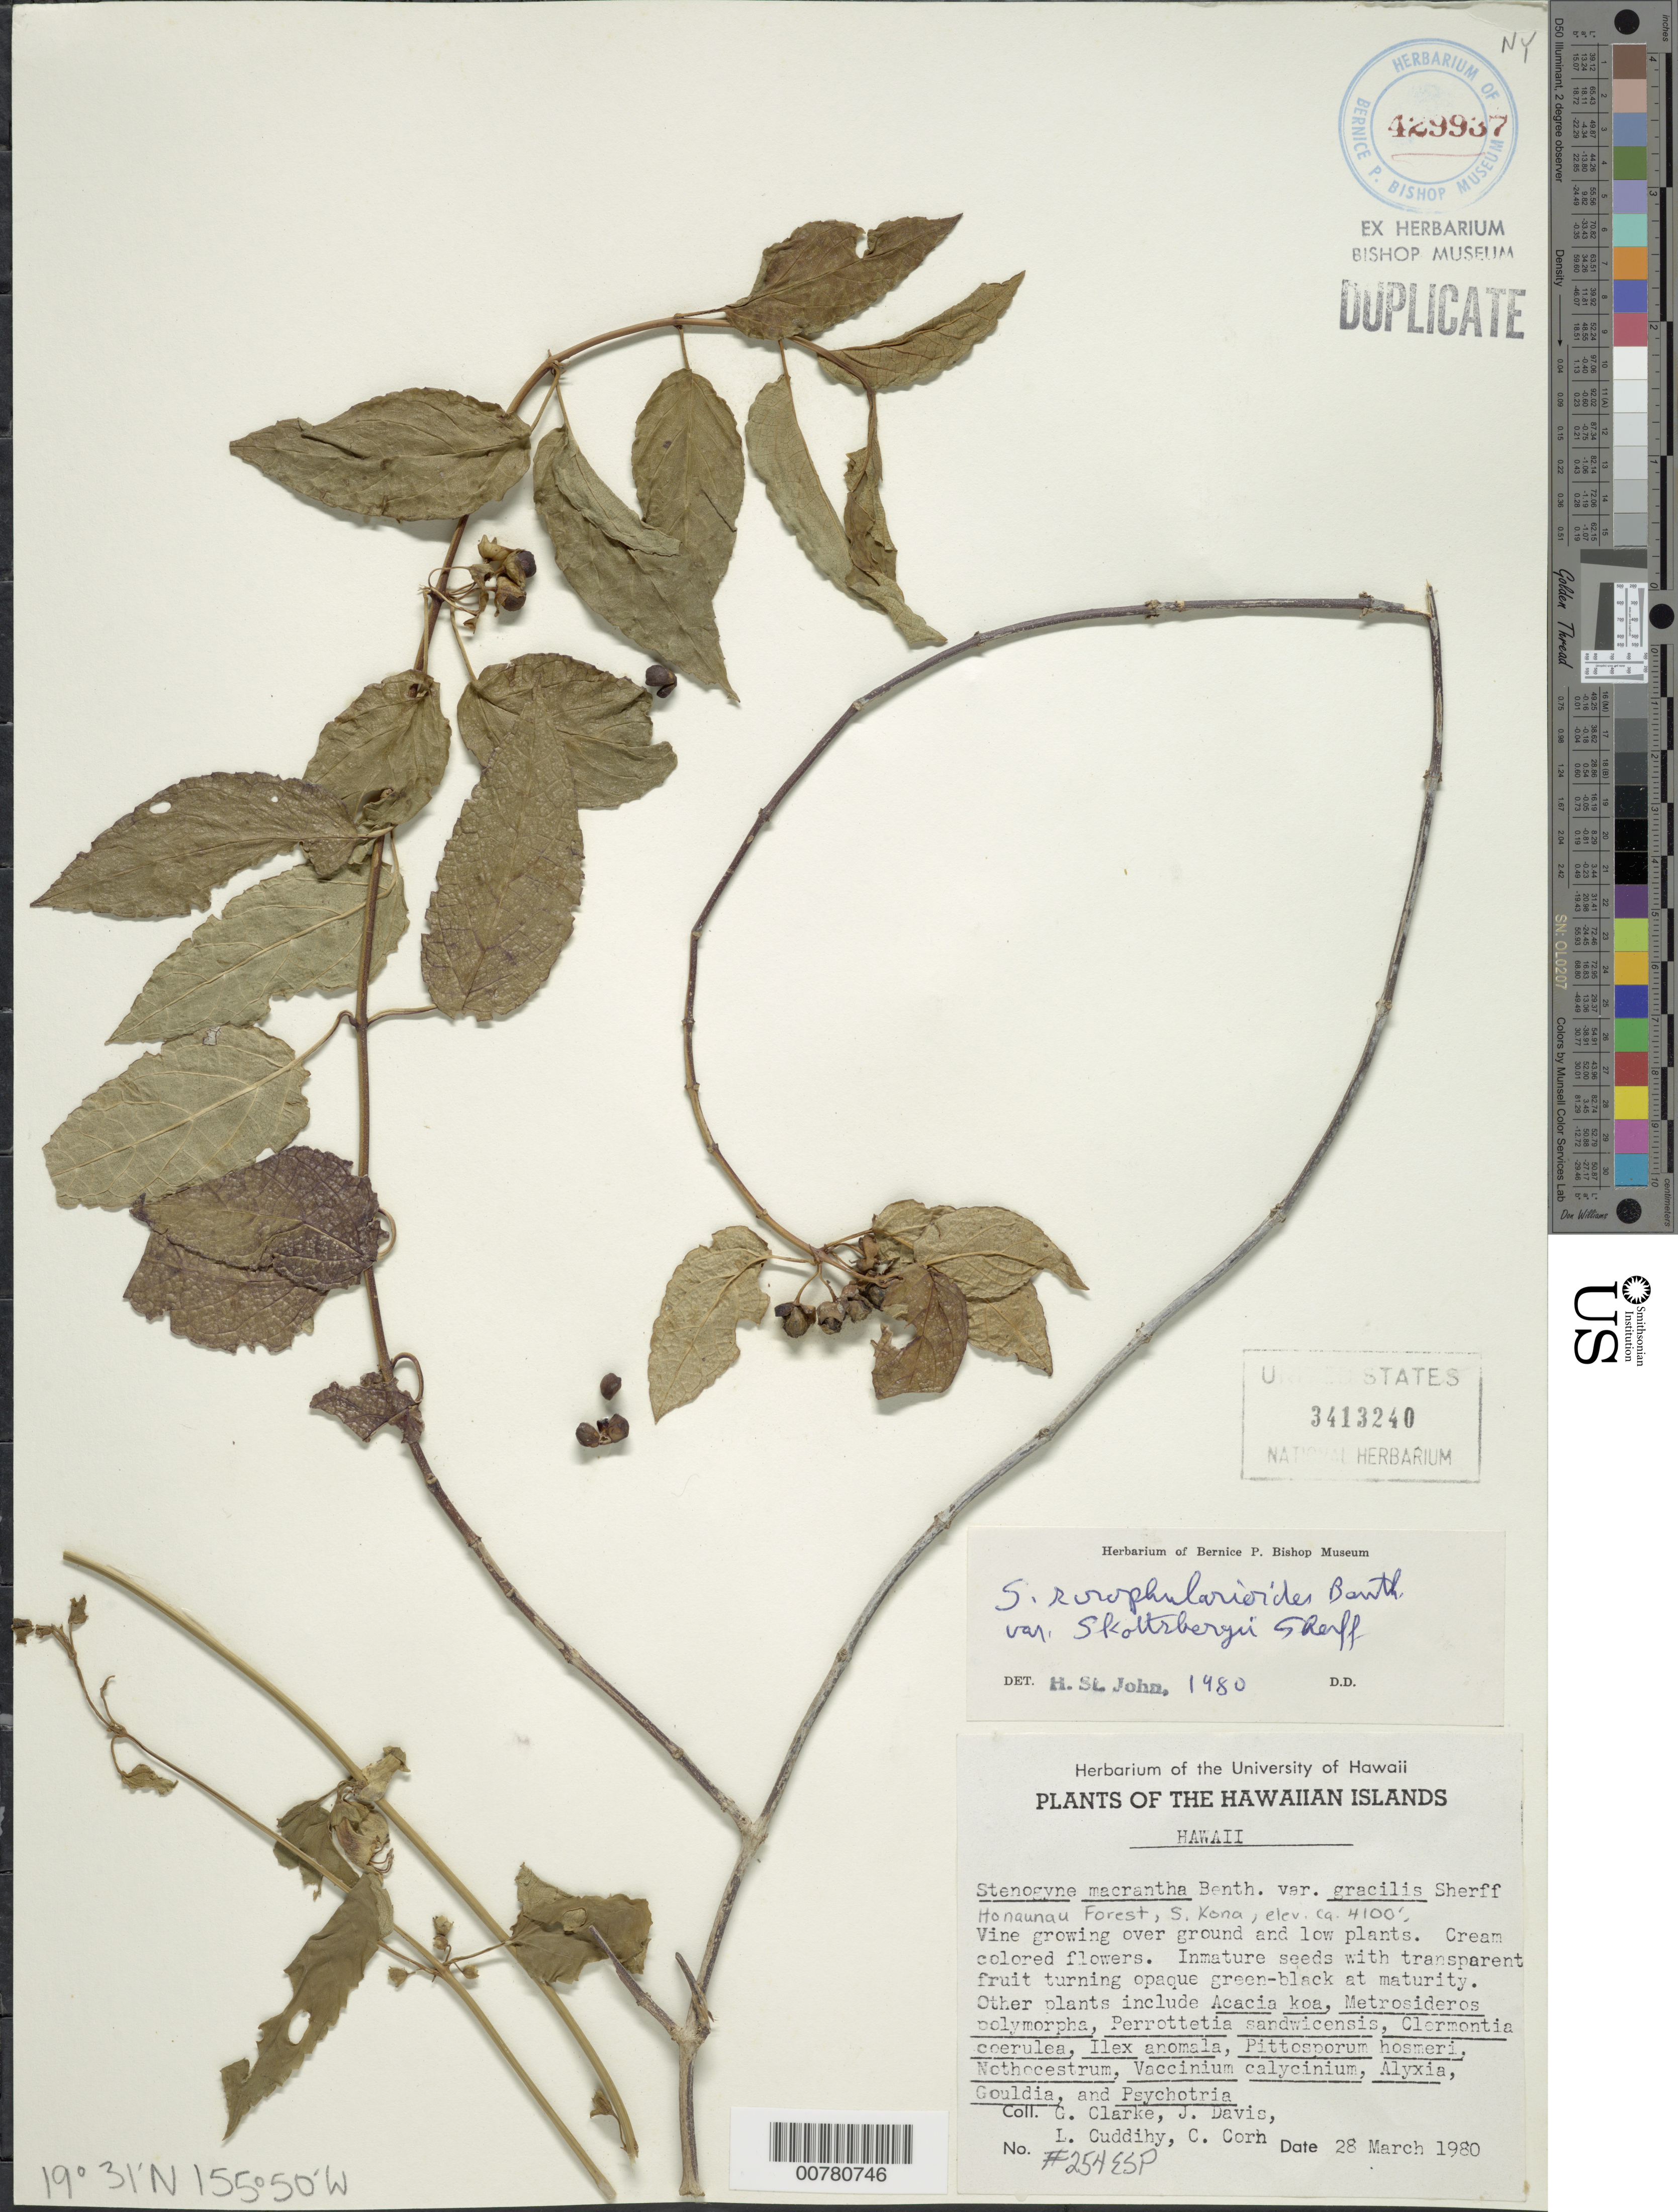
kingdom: Plantae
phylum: Tracheophyta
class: Magnoliopsida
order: Lamiales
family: Lamiaceae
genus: Stenogyne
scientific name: Stenogyne scrophularioides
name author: Benth.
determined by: Weller, Stephen G.; Sakai, A.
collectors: G. Clarke, J. Davis, L. Cuddihy & C. Corn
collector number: ESP 254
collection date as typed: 28 Mar 1980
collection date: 1980-03-28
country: United States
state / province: Hawaii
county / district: Hawaii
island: Hawaii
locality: Honaunau Forest, S Kona.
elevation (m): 1250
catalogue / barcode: US 3413240